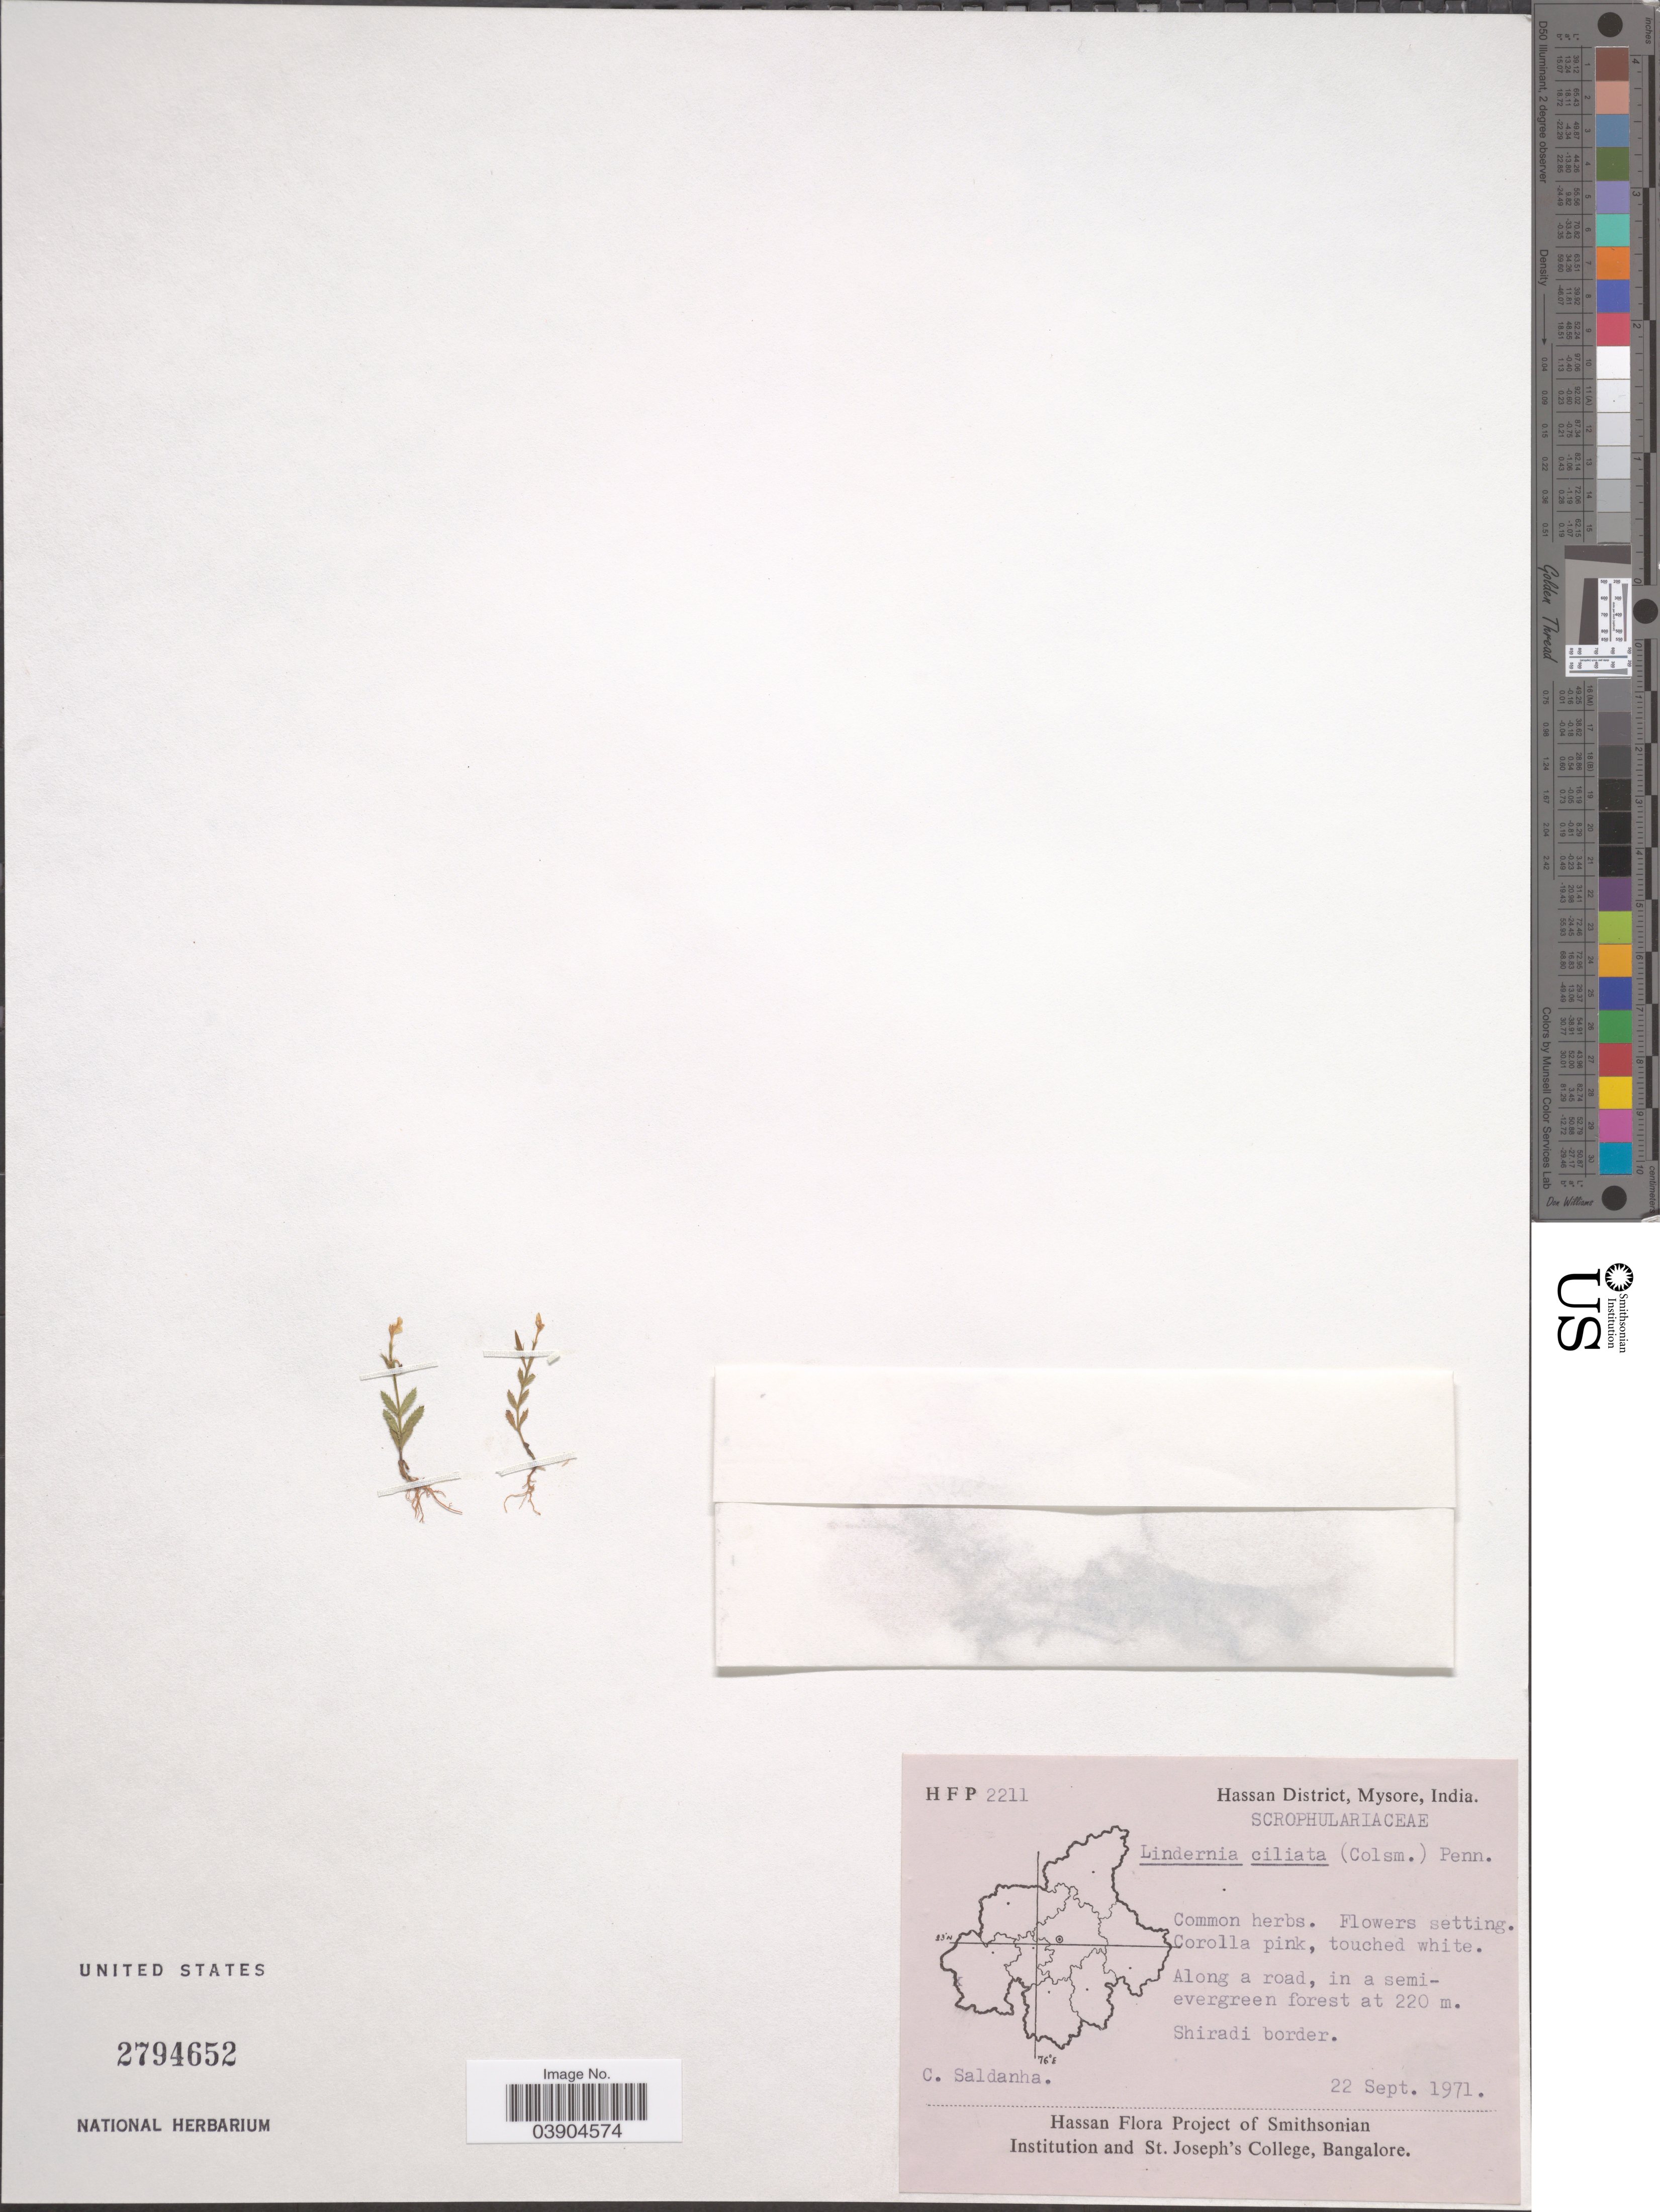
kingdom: Plantae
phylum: Tracheophyta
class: Magnoliopsida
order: Lamiales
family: Linderniaceae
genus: Lindernia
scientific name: Lindernia ciliata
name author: (Colsm.) Pennell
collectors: C. Saldanha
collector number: HFP2211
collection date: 1971-09-22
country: India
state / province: Karnataka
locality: Hassan District, Mysore. Along a road, in a semi-evergreen forest. Shiradi border.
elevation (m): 220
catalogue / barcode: US 2794652